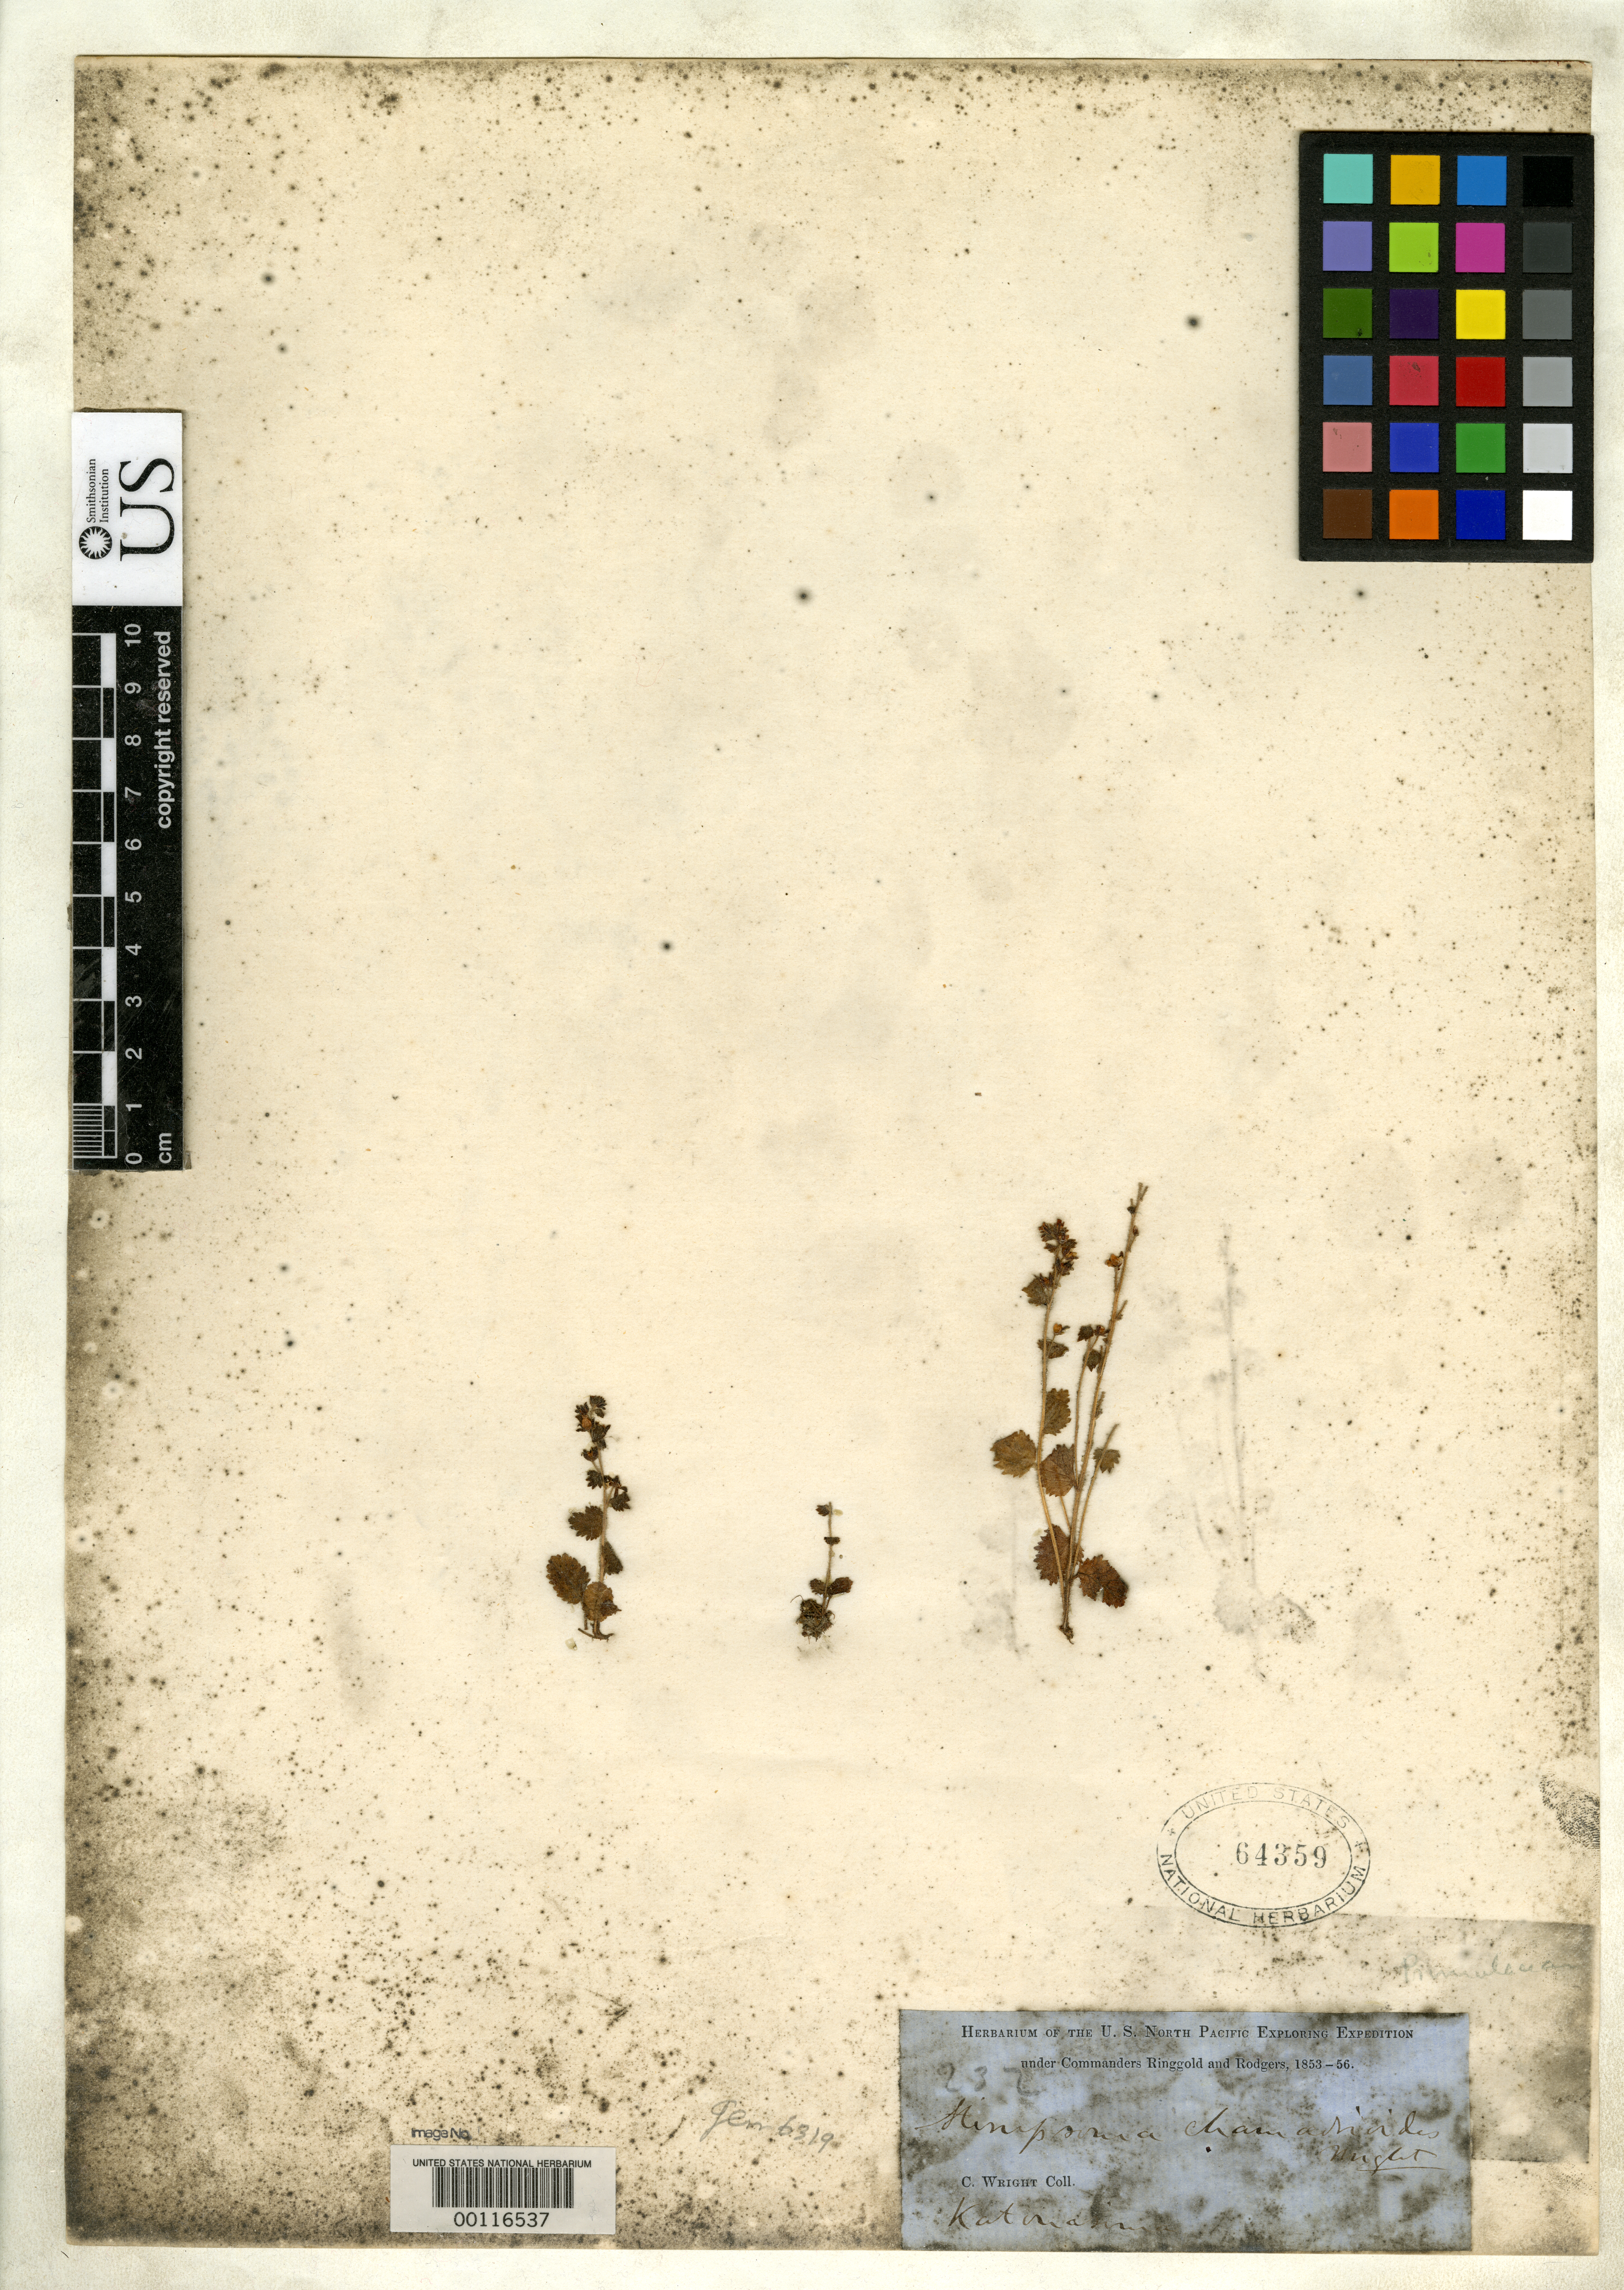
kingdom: Plantae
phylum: Tracheophyta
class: Magnoliopsida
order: Ericales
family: Primulaceae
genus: Stimpsonia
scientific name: Stimpsonia chamaedryoides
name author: C. Wright ex A. Gray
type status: Type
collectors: C. Wright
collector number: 232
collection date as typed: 1853 to -- --- 1856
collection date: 1853/1856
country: Japan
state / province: Okinawa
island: Ousima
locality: Katonasima.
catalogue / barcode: US 64359